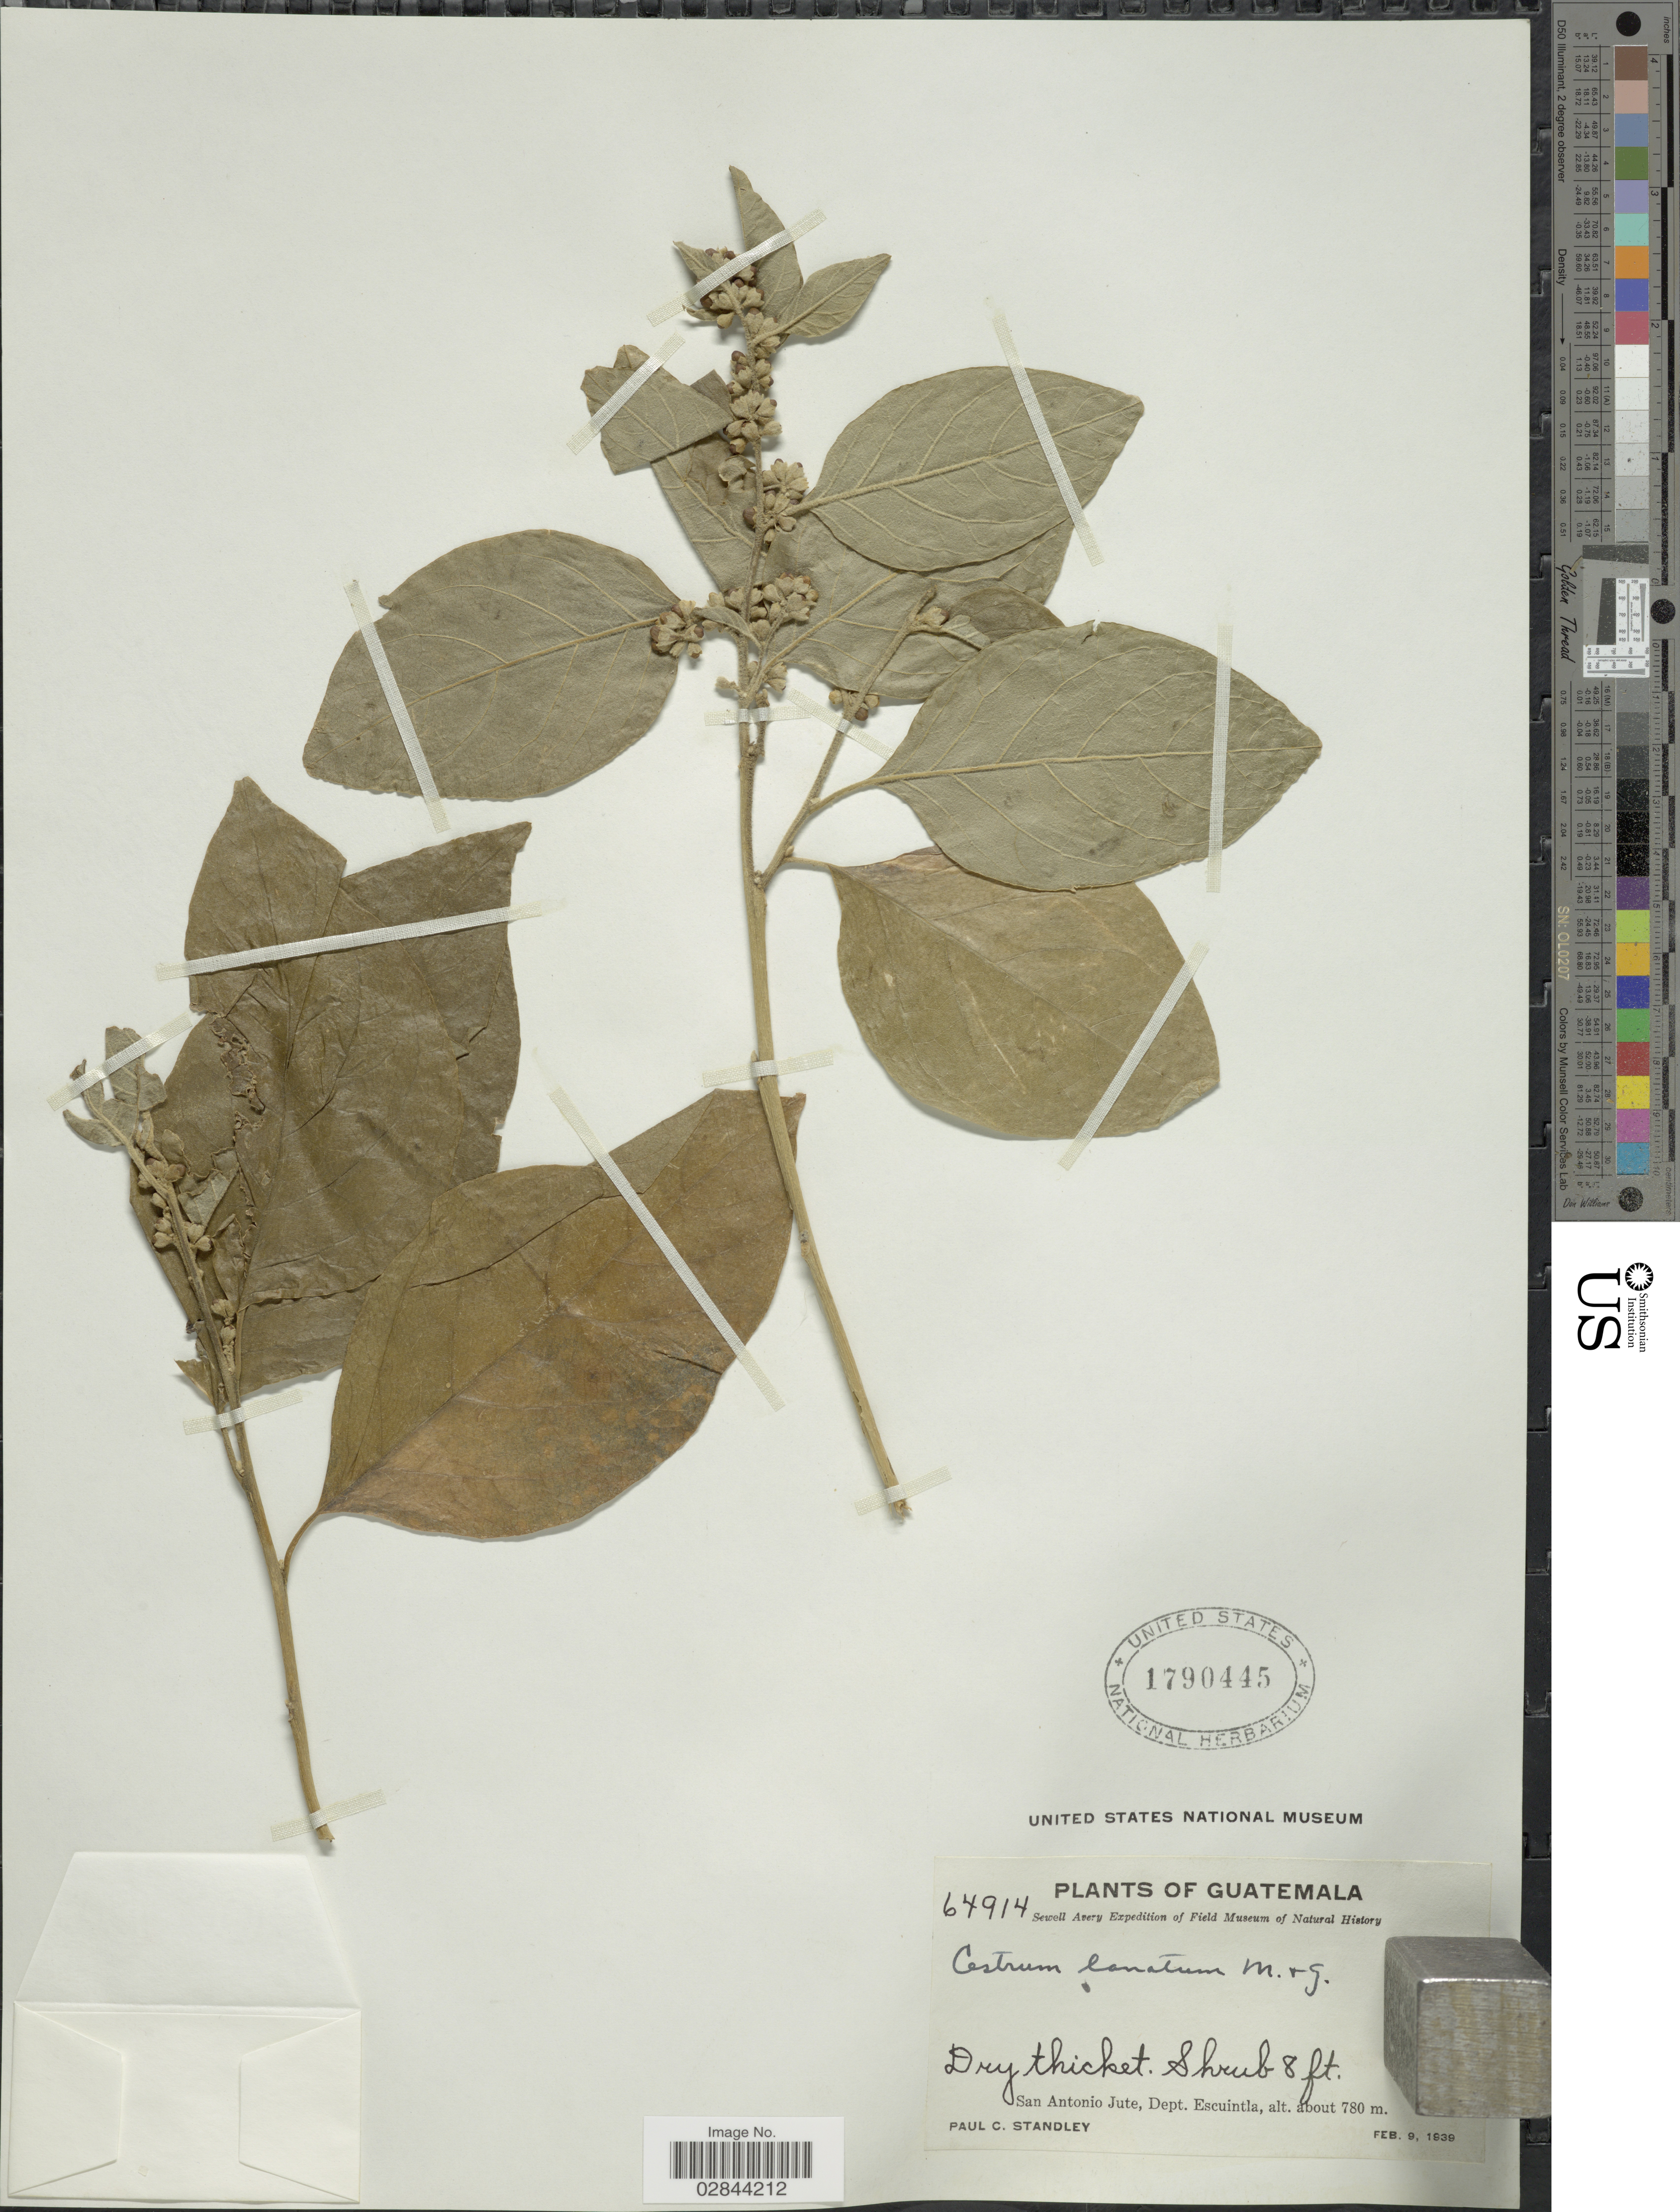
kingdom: Plantae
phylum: Tracheophyta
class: Magnoliopsida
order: Solanales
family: Solanaceae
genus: Cestrum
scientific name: Cestrum tomentosum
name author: L. f.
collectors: P. C. Standley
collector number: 64914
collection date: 1939-02-09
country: Guatemala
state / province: Escuintla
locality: San Antonio Jute, Dept. Escuintla.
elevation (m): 780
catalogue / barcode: US 1790445